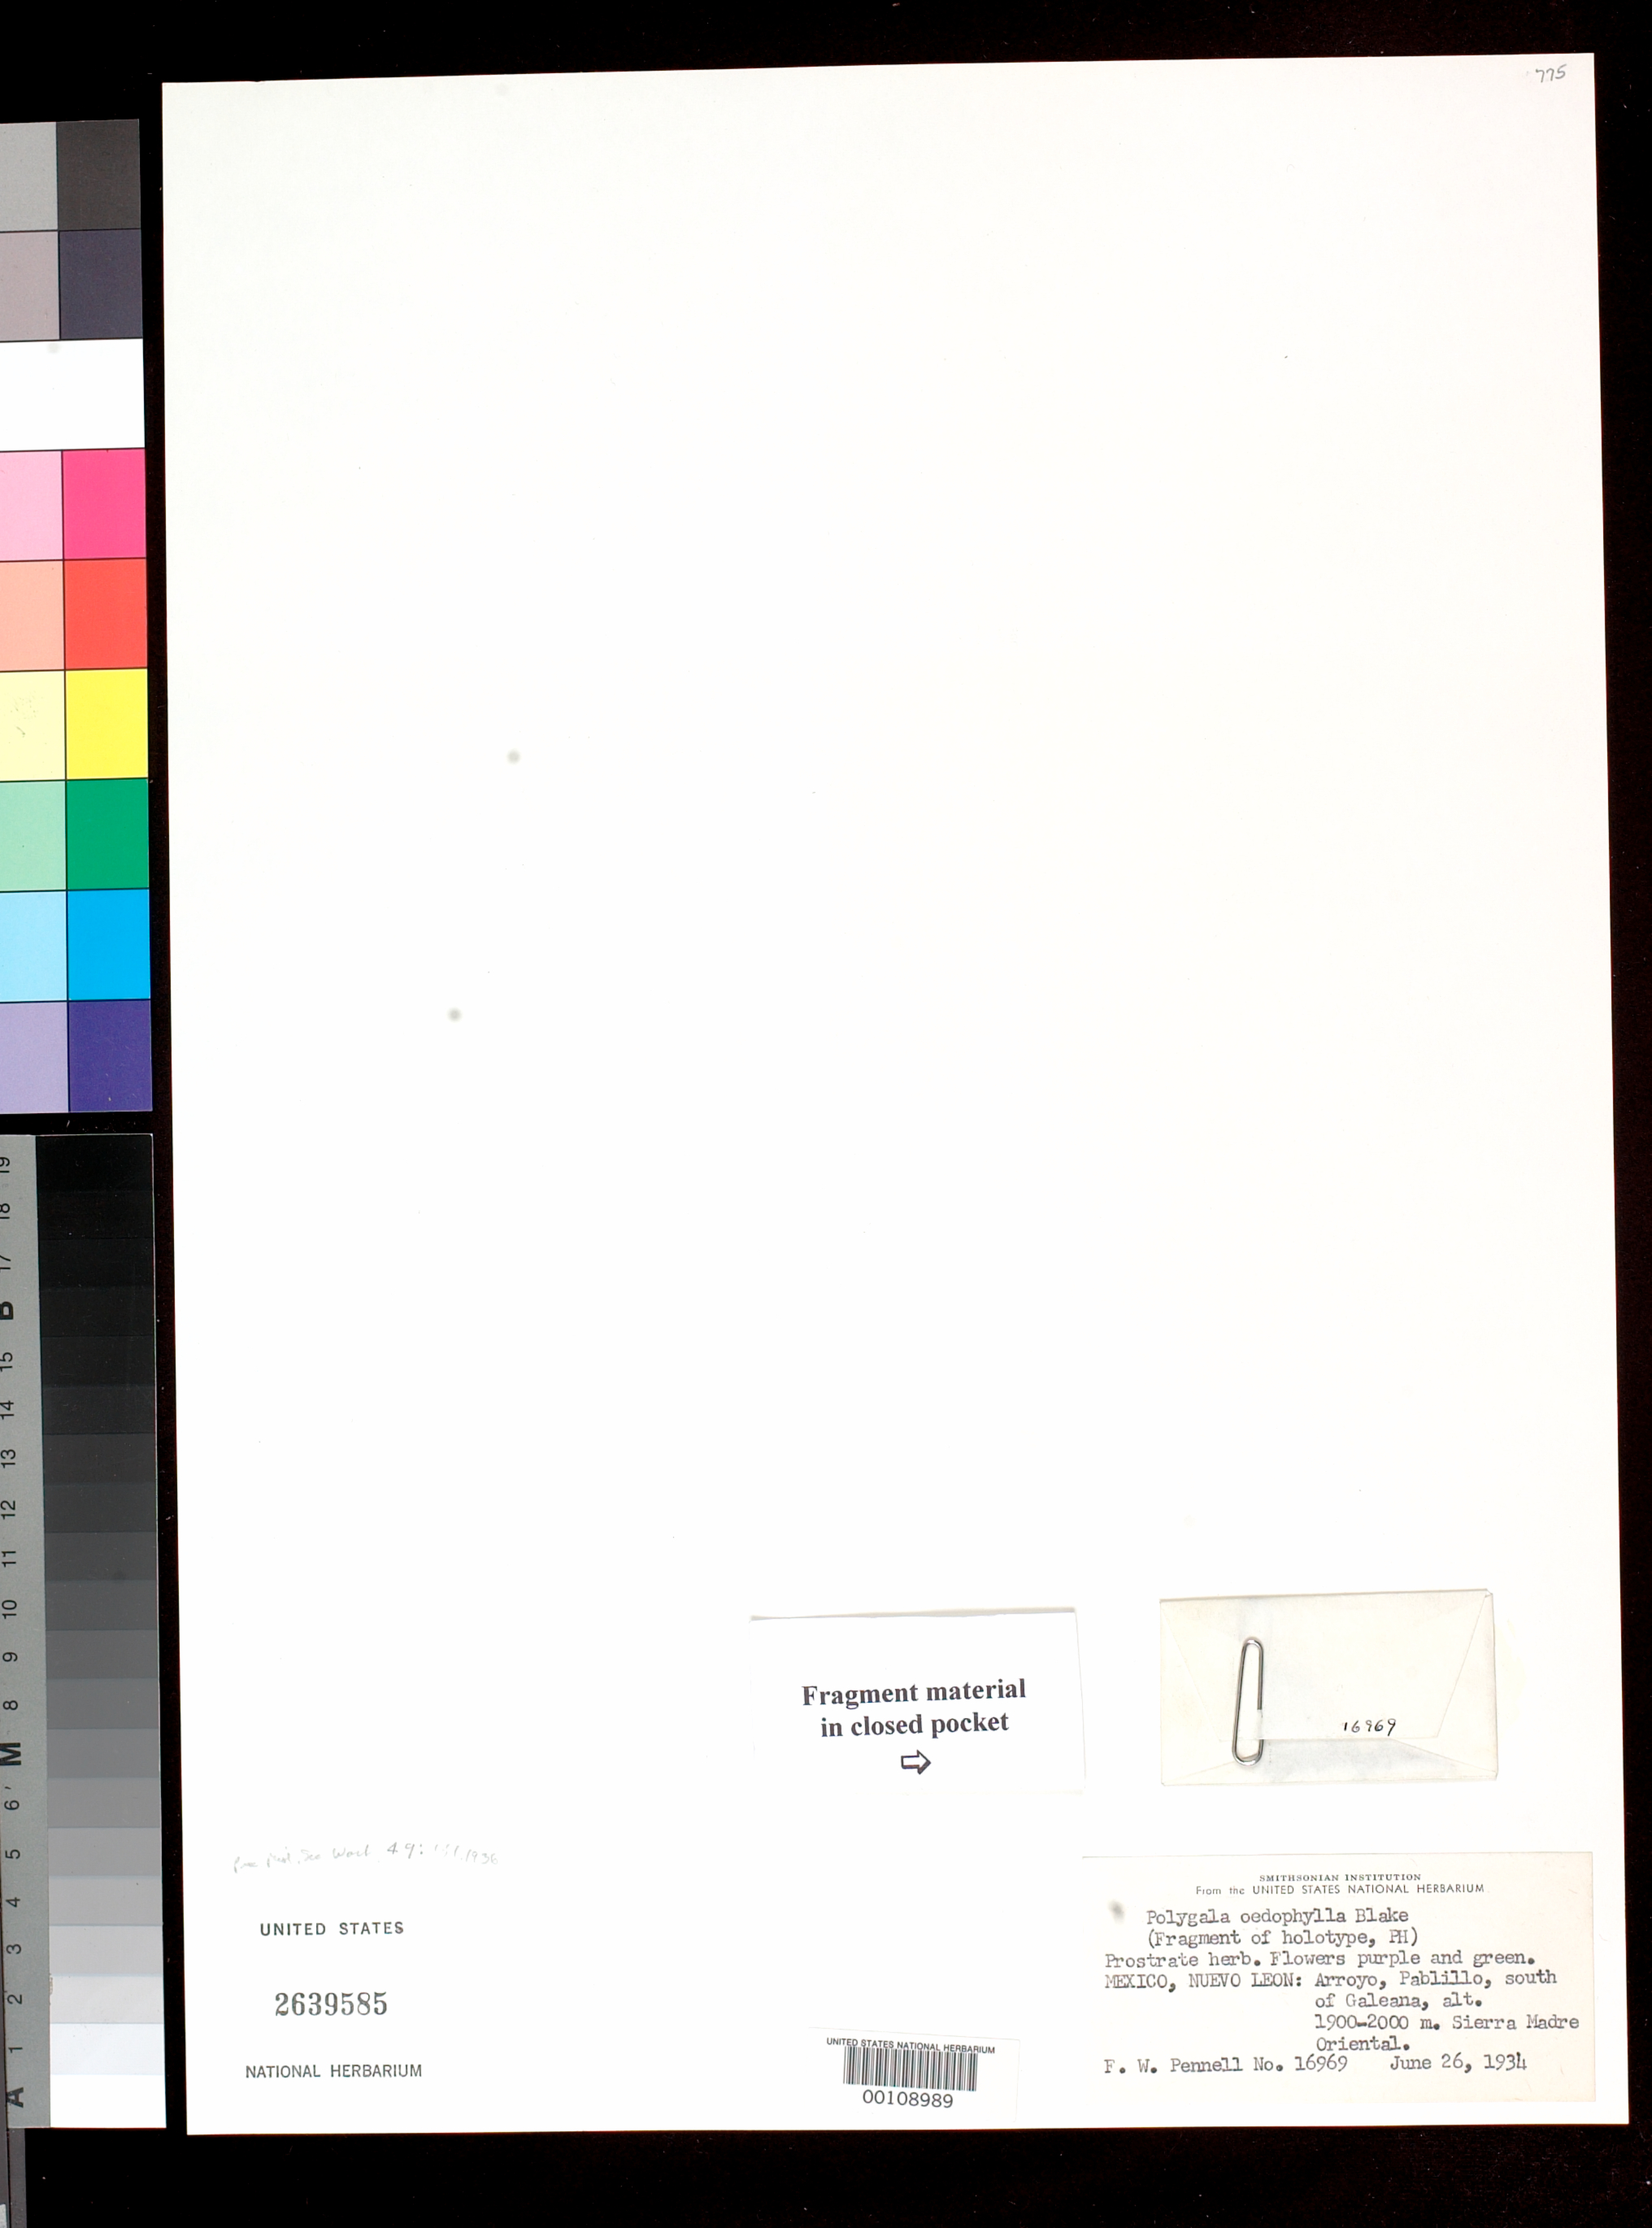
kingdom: Plantae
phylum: Tracheophyta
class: Magnoliopsida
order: Fabales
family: Polygalaceae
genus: Polygala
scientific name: Polygala oedophylla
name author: S.F. Blake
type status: Type Fragment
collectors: F. W. Pennell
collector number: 16969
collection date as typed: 26 Jun 1934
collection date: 1934-06-26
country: Mexico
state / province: Nuevo León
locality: Pablillo, S of Galena, Sierra Madre Oriental.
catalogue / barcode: US 2639585